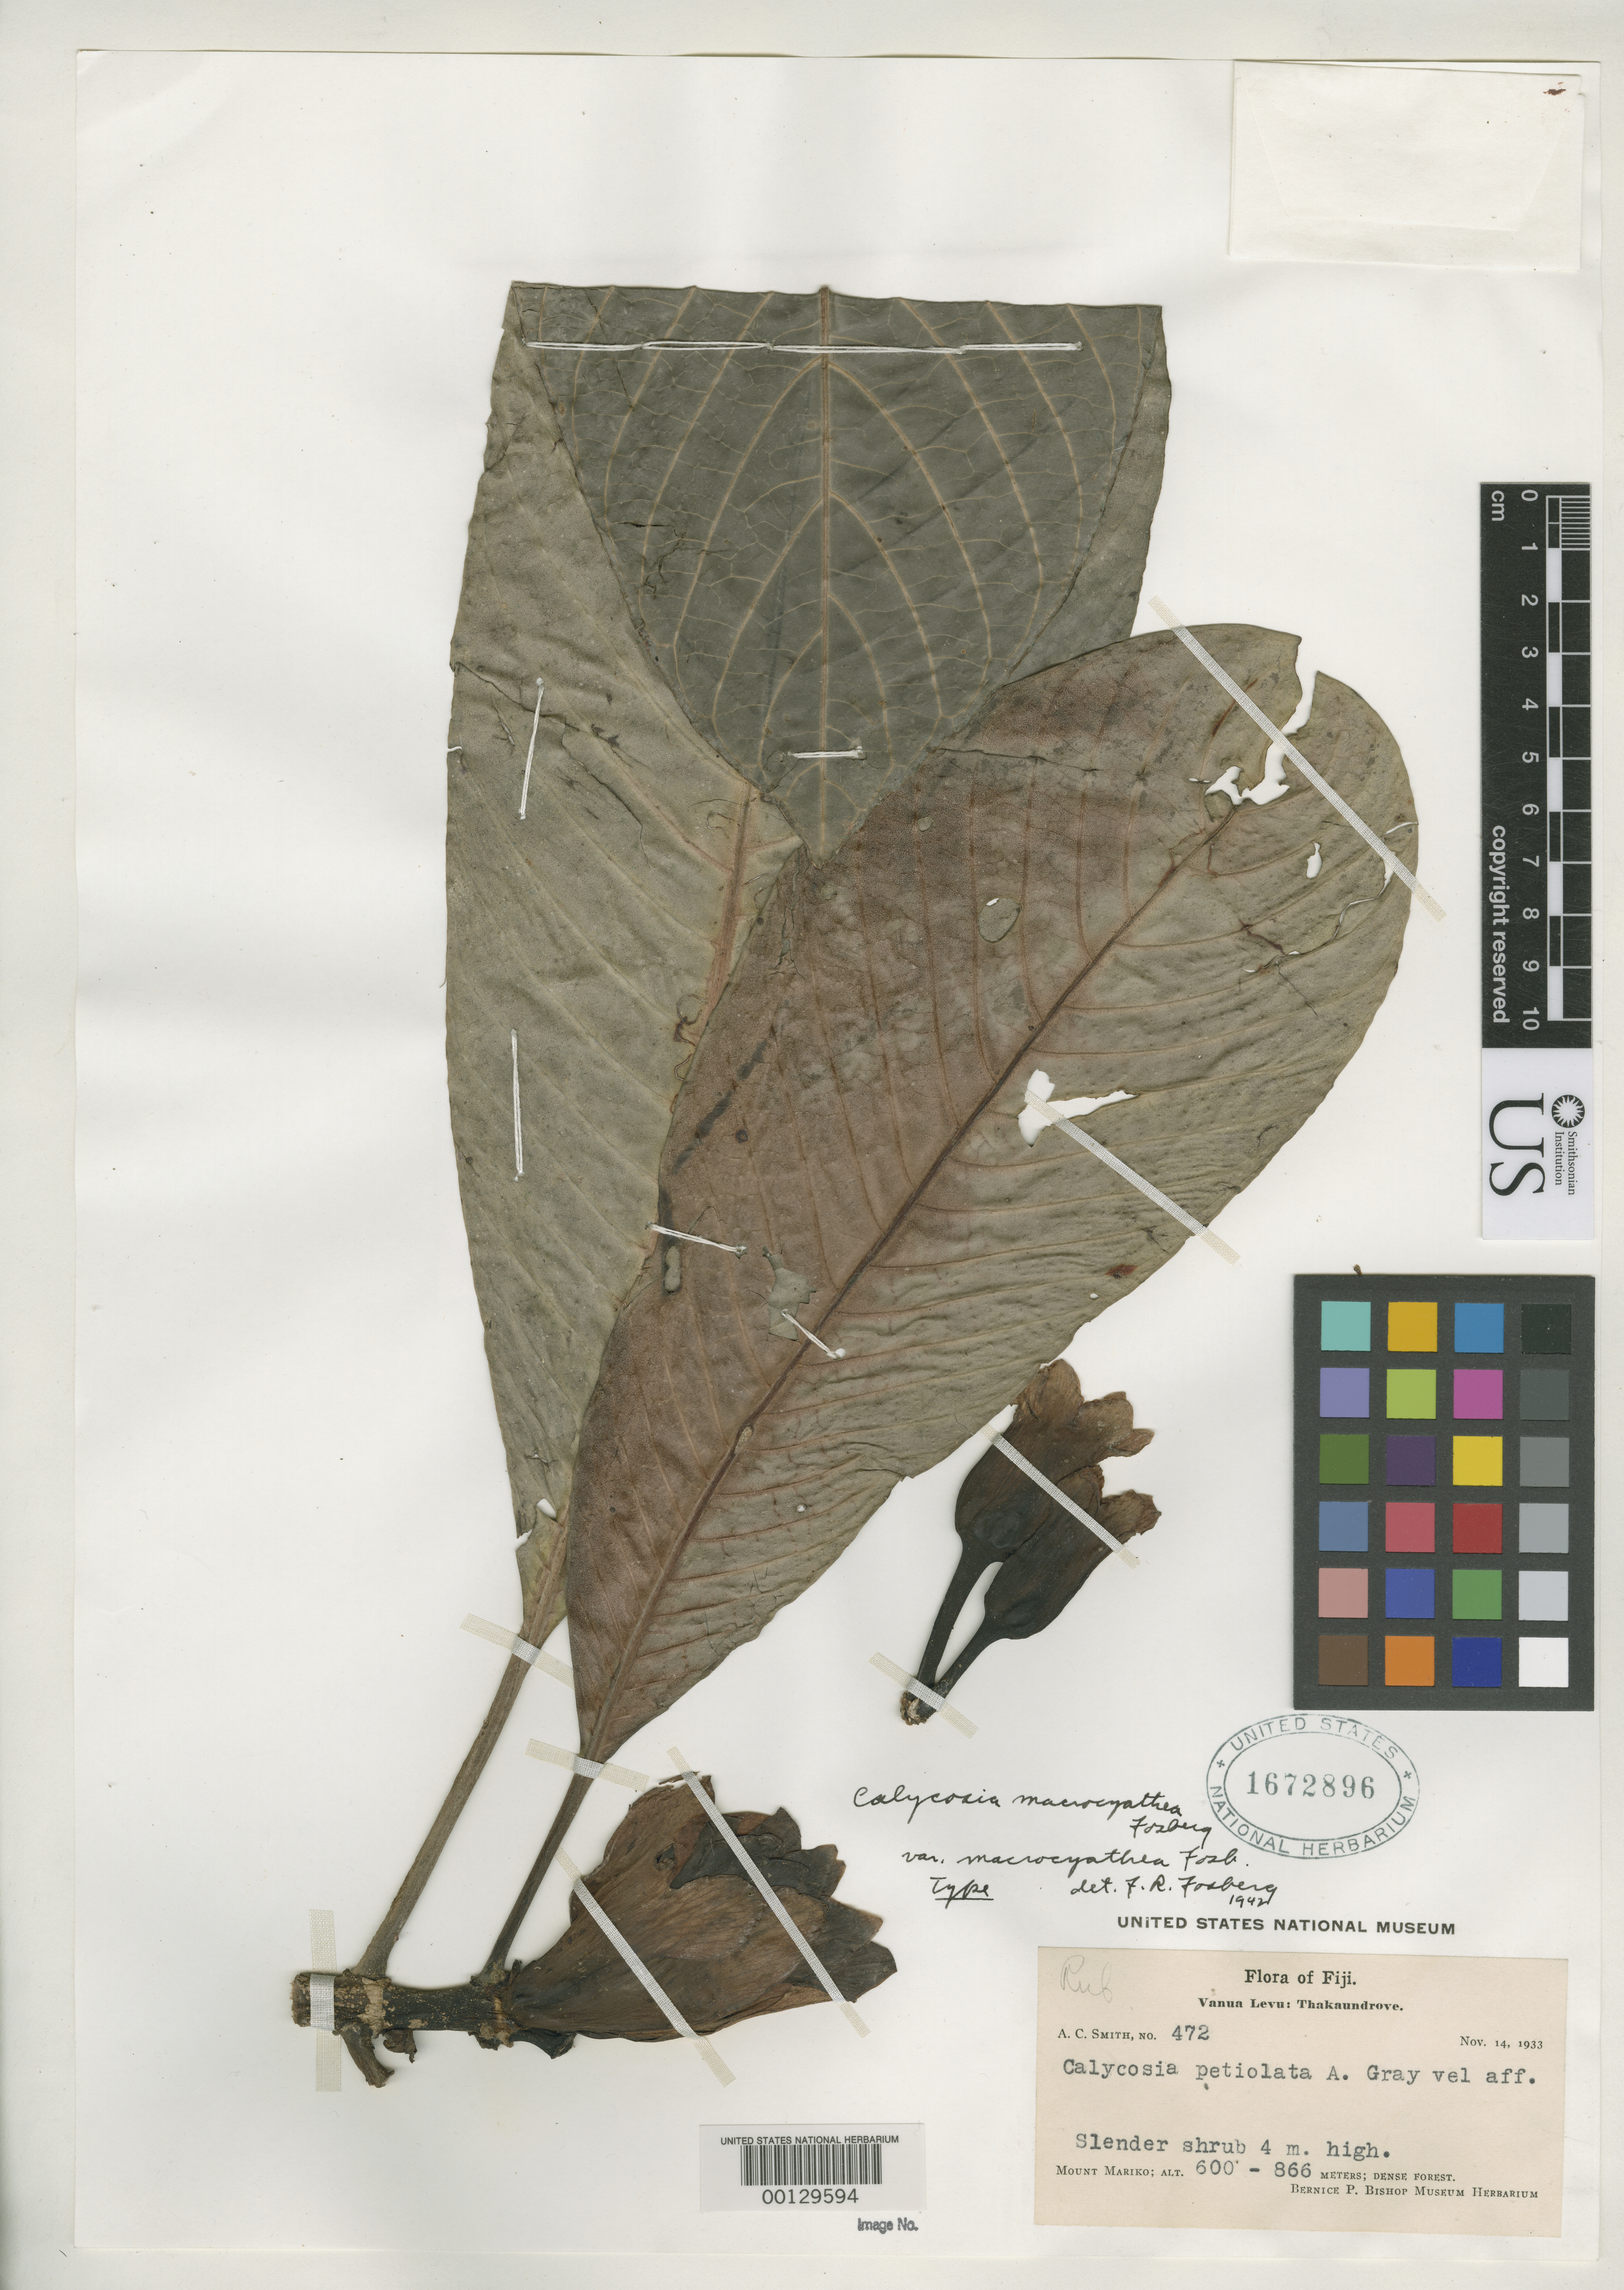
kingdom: Plantae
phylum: Tracheophyta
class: Magnoliopsida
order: Gentianales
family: Rubiaceae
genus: Calycosia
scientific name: Calycosia macrocyathea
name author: Fosberg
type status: Holotype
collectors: A. C. Smith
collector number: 472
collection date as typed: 14 Nov 1933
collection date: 1933-11-14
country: Fiji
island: Vanua Levu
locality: Thakaundrove, Mount Mariko. [Vanua Levu Group]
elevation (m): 600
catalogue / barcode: US 1672896